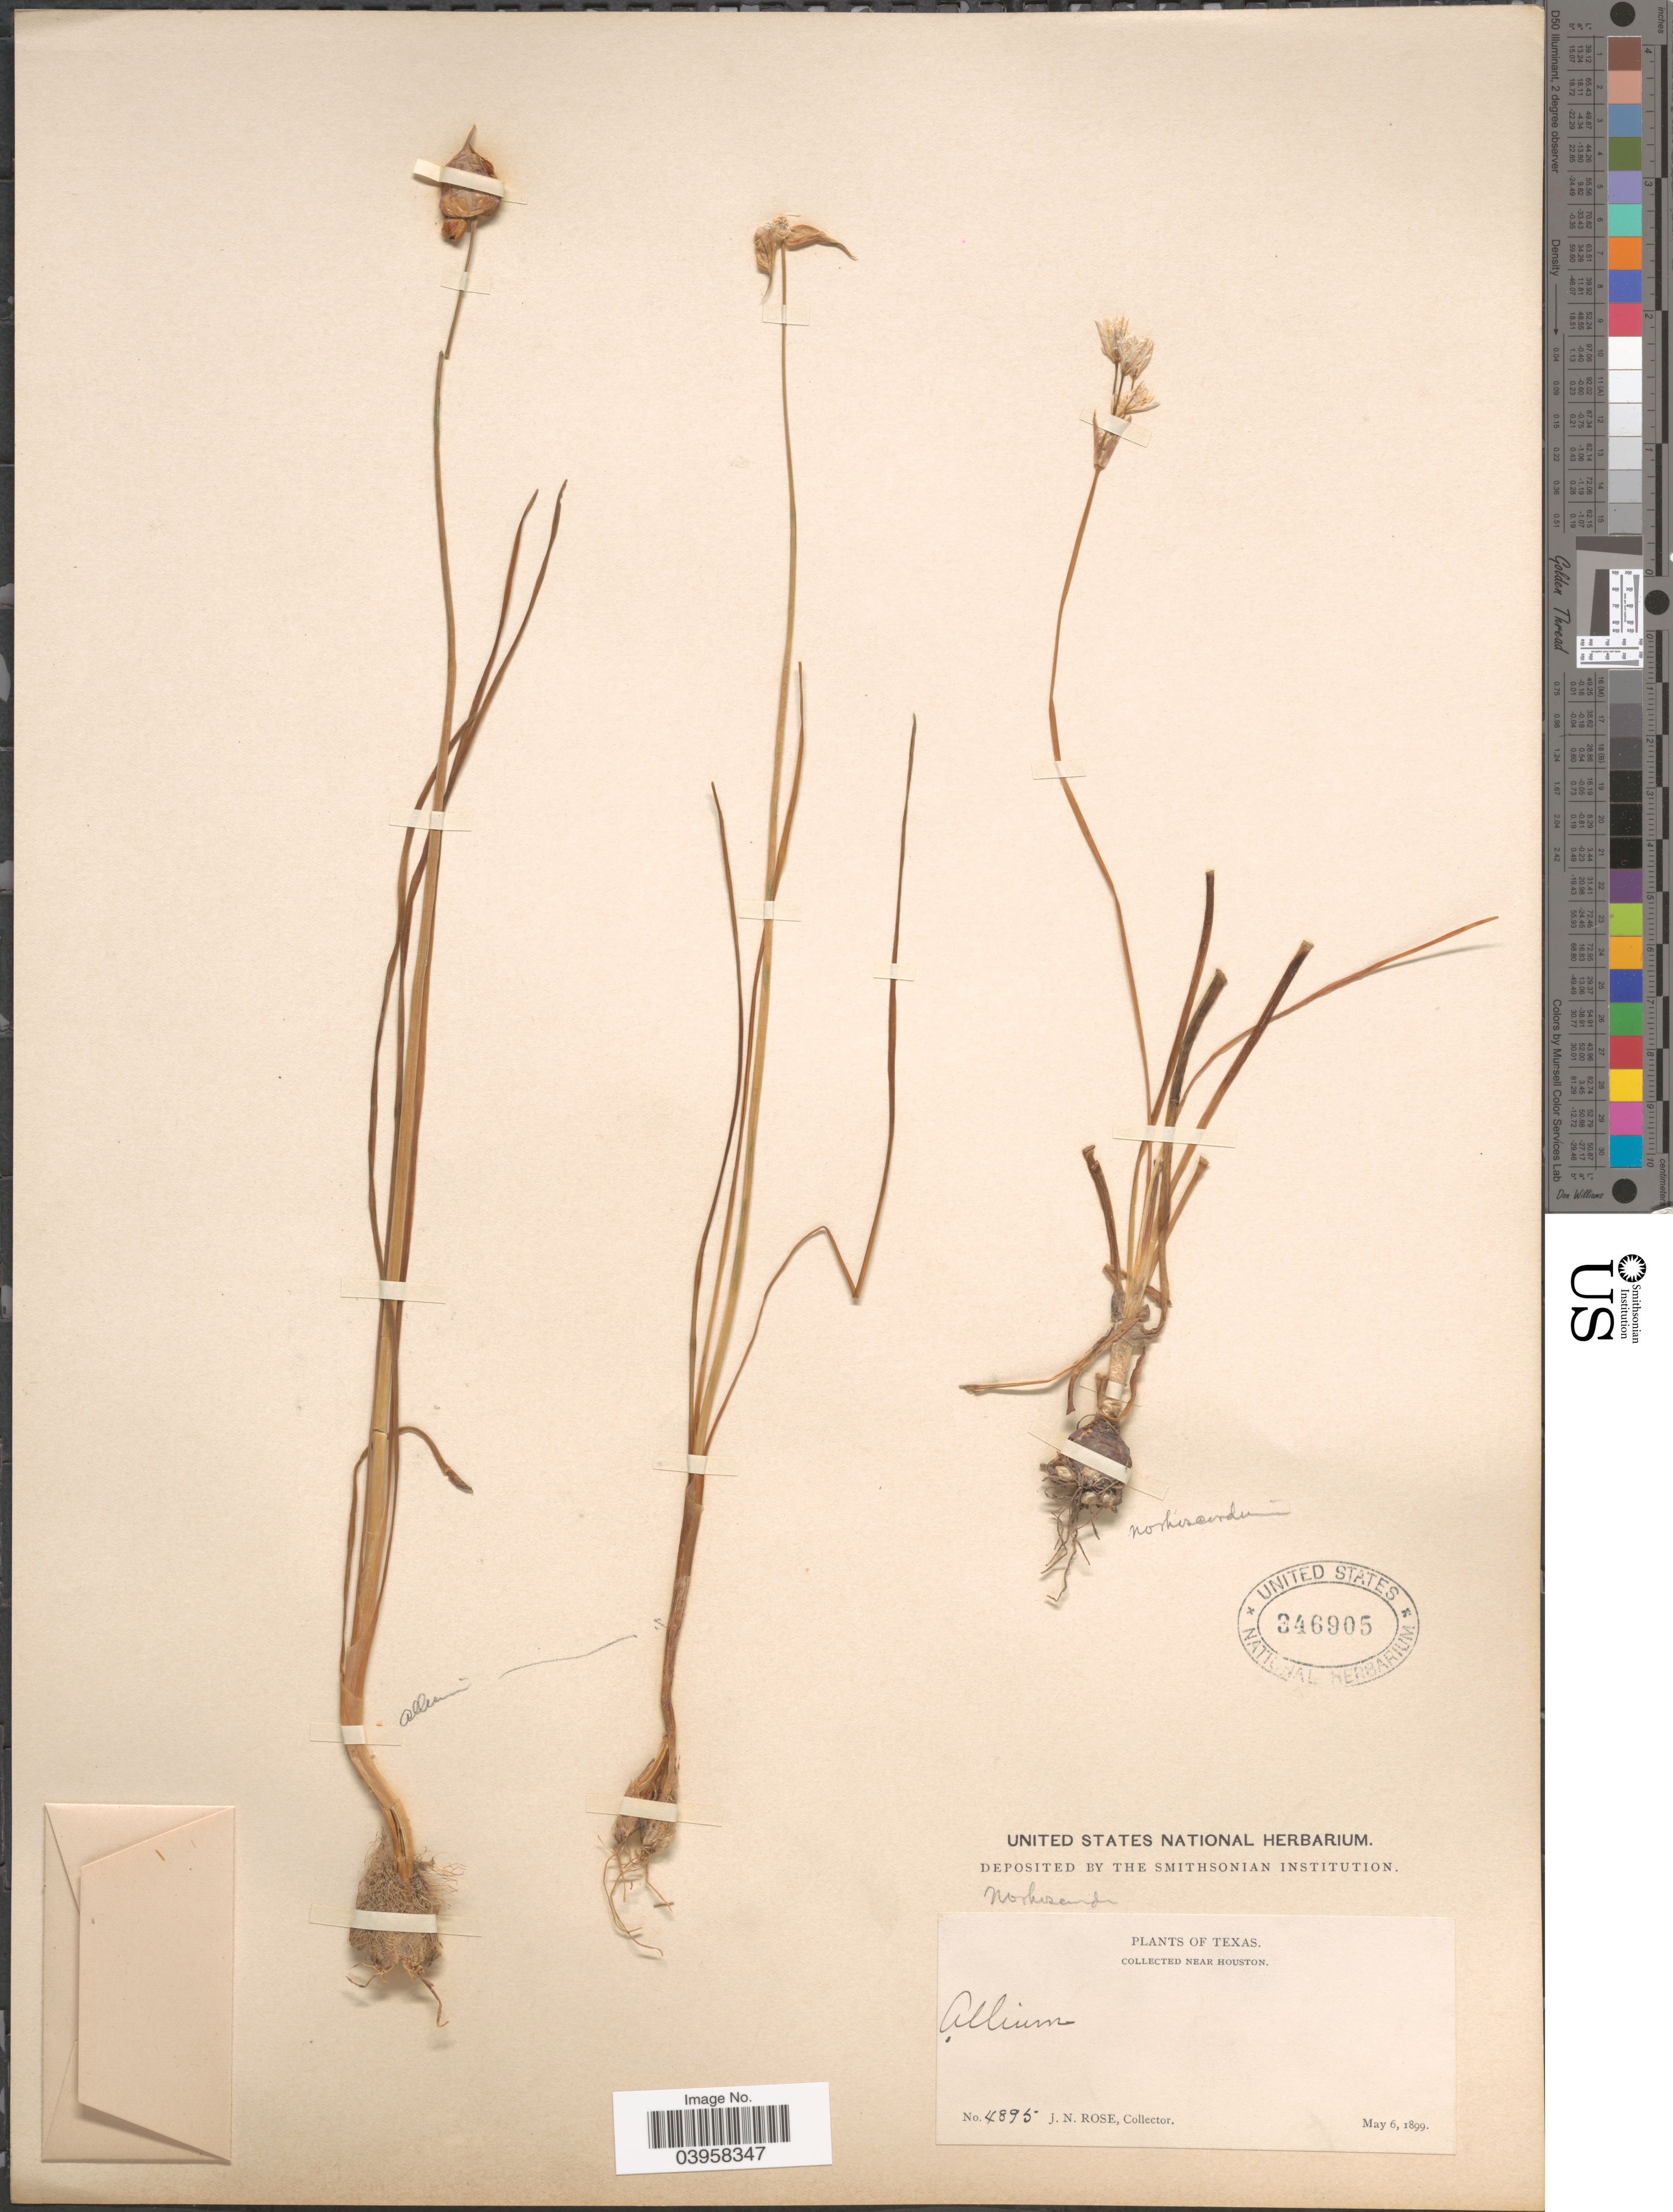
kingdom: Plantae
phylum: Tracheophyta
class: Liliopsida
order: Asparagales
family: Amaryllidaceae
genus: Nothoscordum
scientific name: Nothoscordum bivalve var. bivalve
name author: (L.) Britton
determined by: Strong, Mark T., (BOT), Smithsonian Institution - National Museum of Natural History (UNITED STATES)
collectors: J. N. Rose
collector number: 4895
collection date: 1899-05-06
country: United States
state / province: Texas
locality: Near Houston.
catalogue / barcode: US 346905